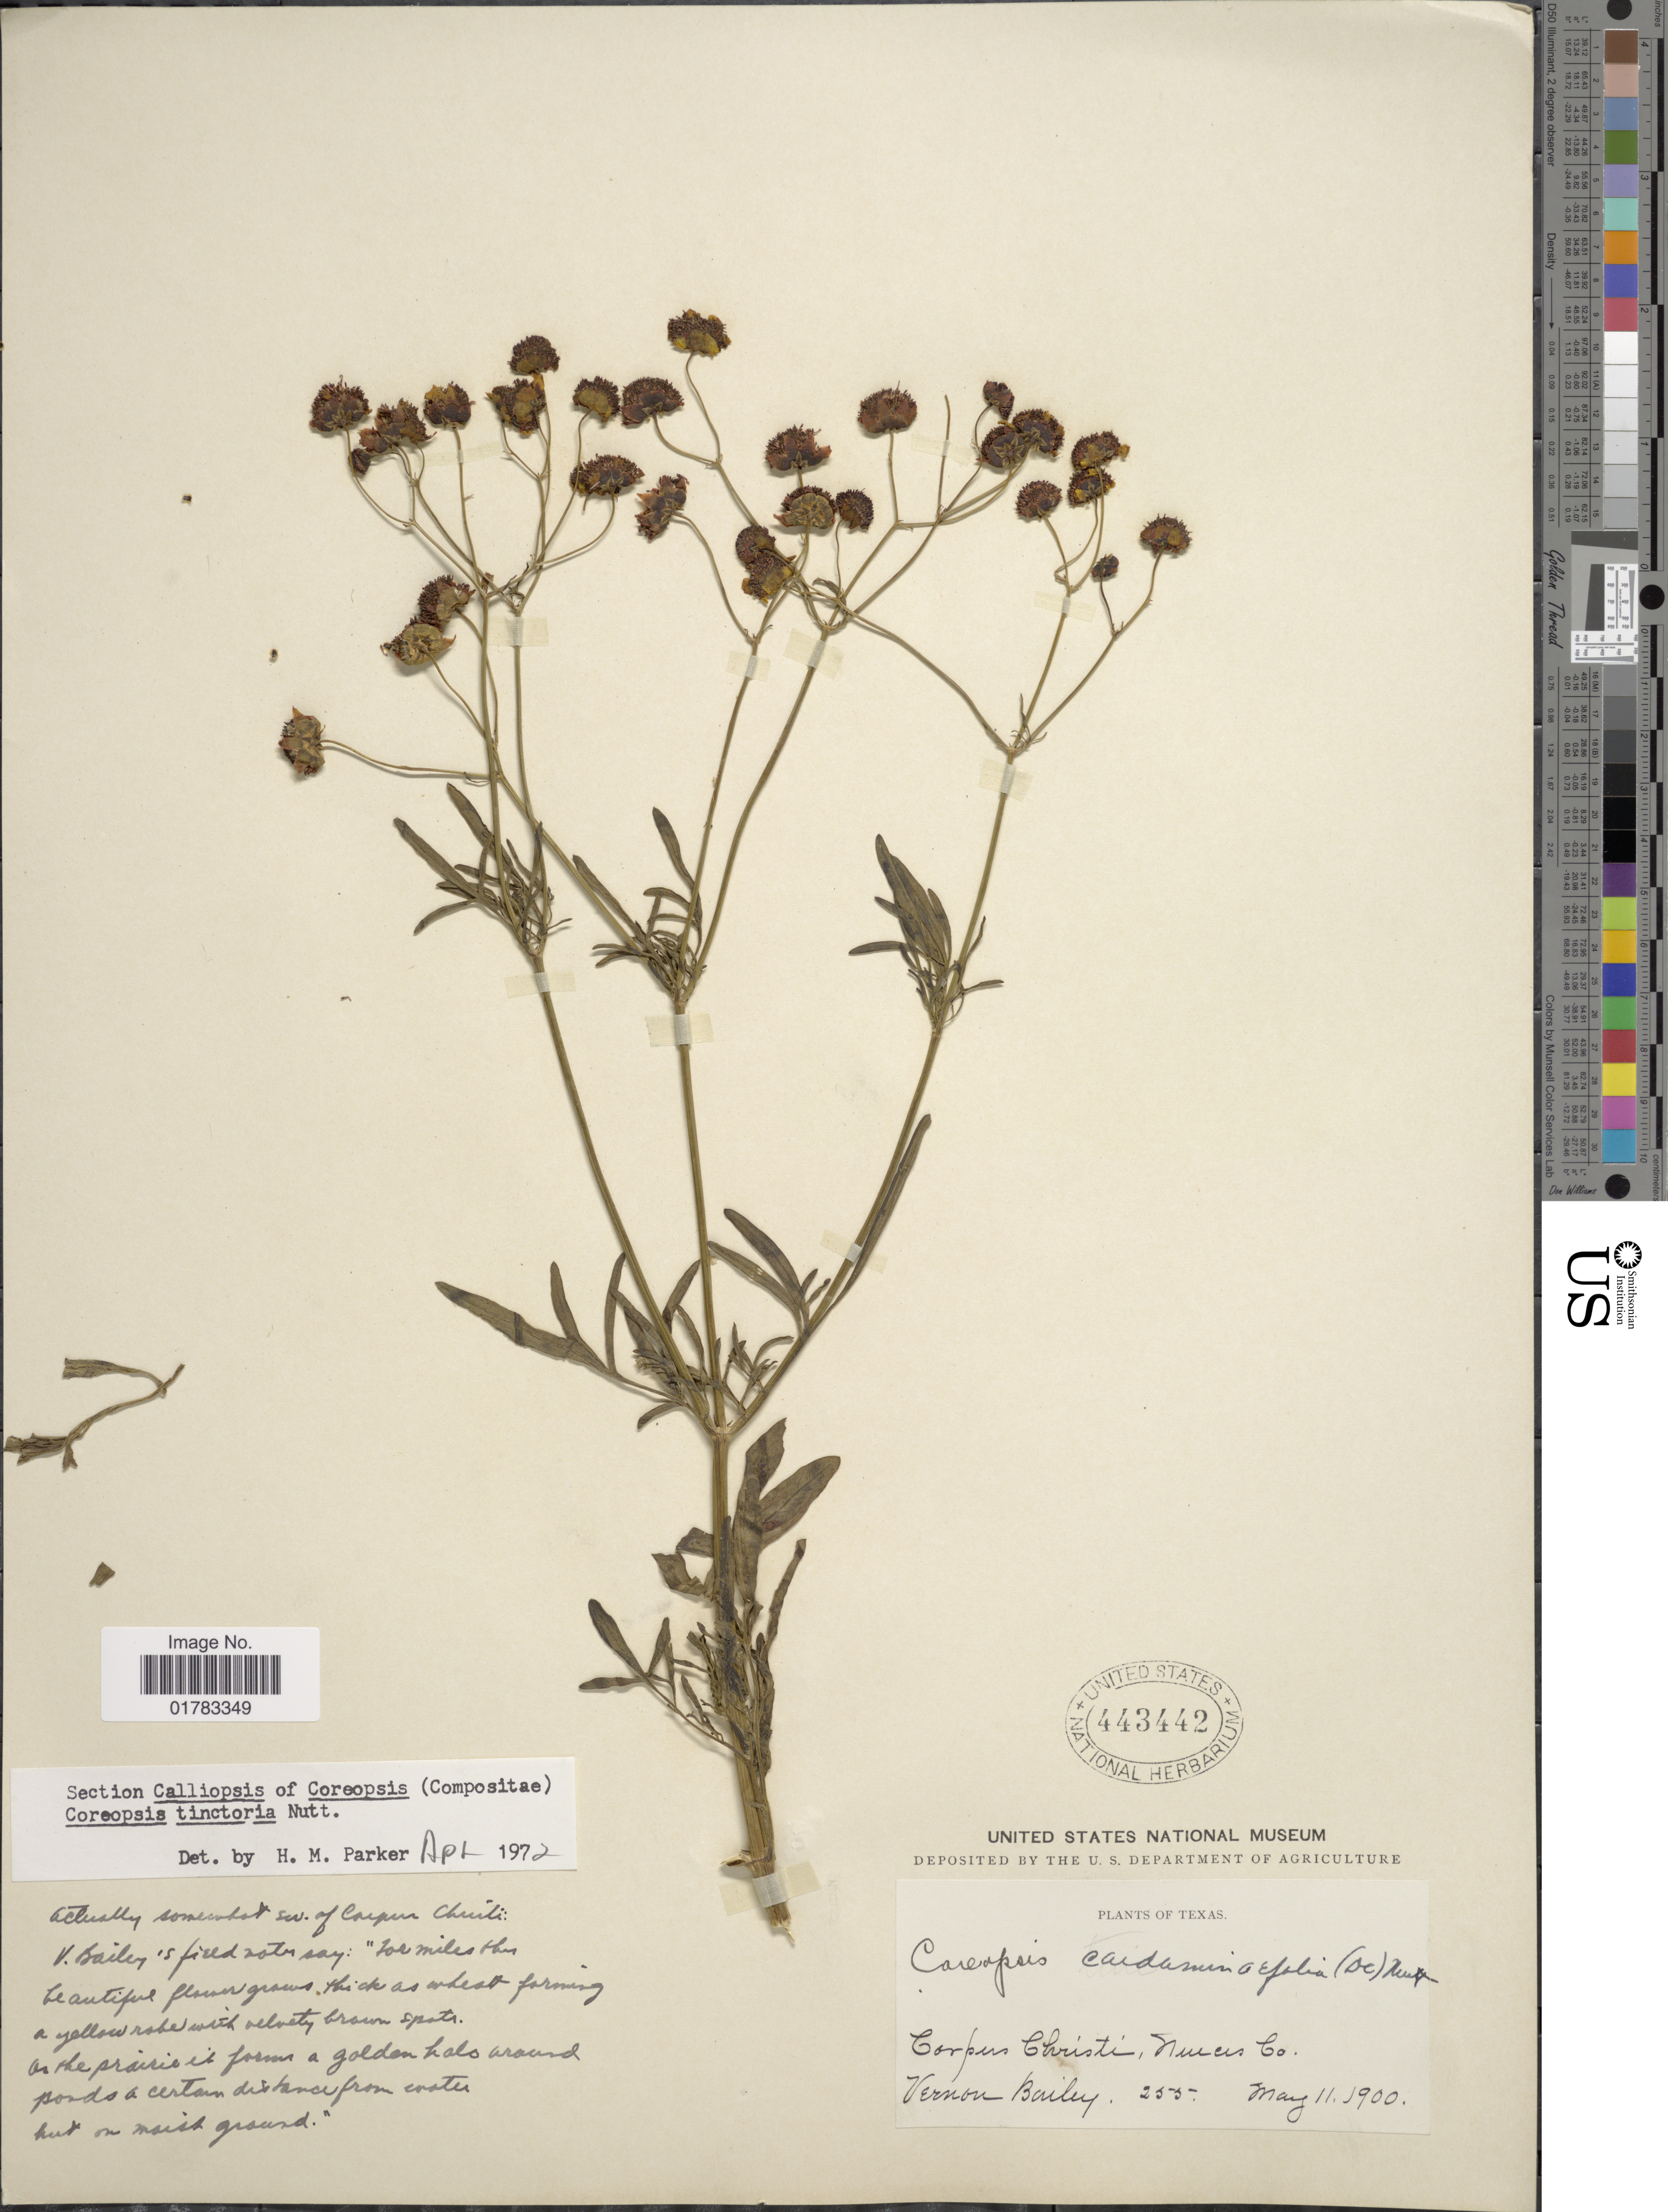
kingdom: Plantae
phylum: Tracheophyta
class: Magnoliopsida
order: Asterales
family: Asteraceae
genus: Coreopsis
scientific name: Coreopsis tinctoria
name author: Nutt.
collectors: V. O. Bailey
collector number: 255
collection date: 1900-05-11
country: United States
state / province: Texas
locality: Cropers Christi, Nuices Co.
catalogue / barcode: US 443442